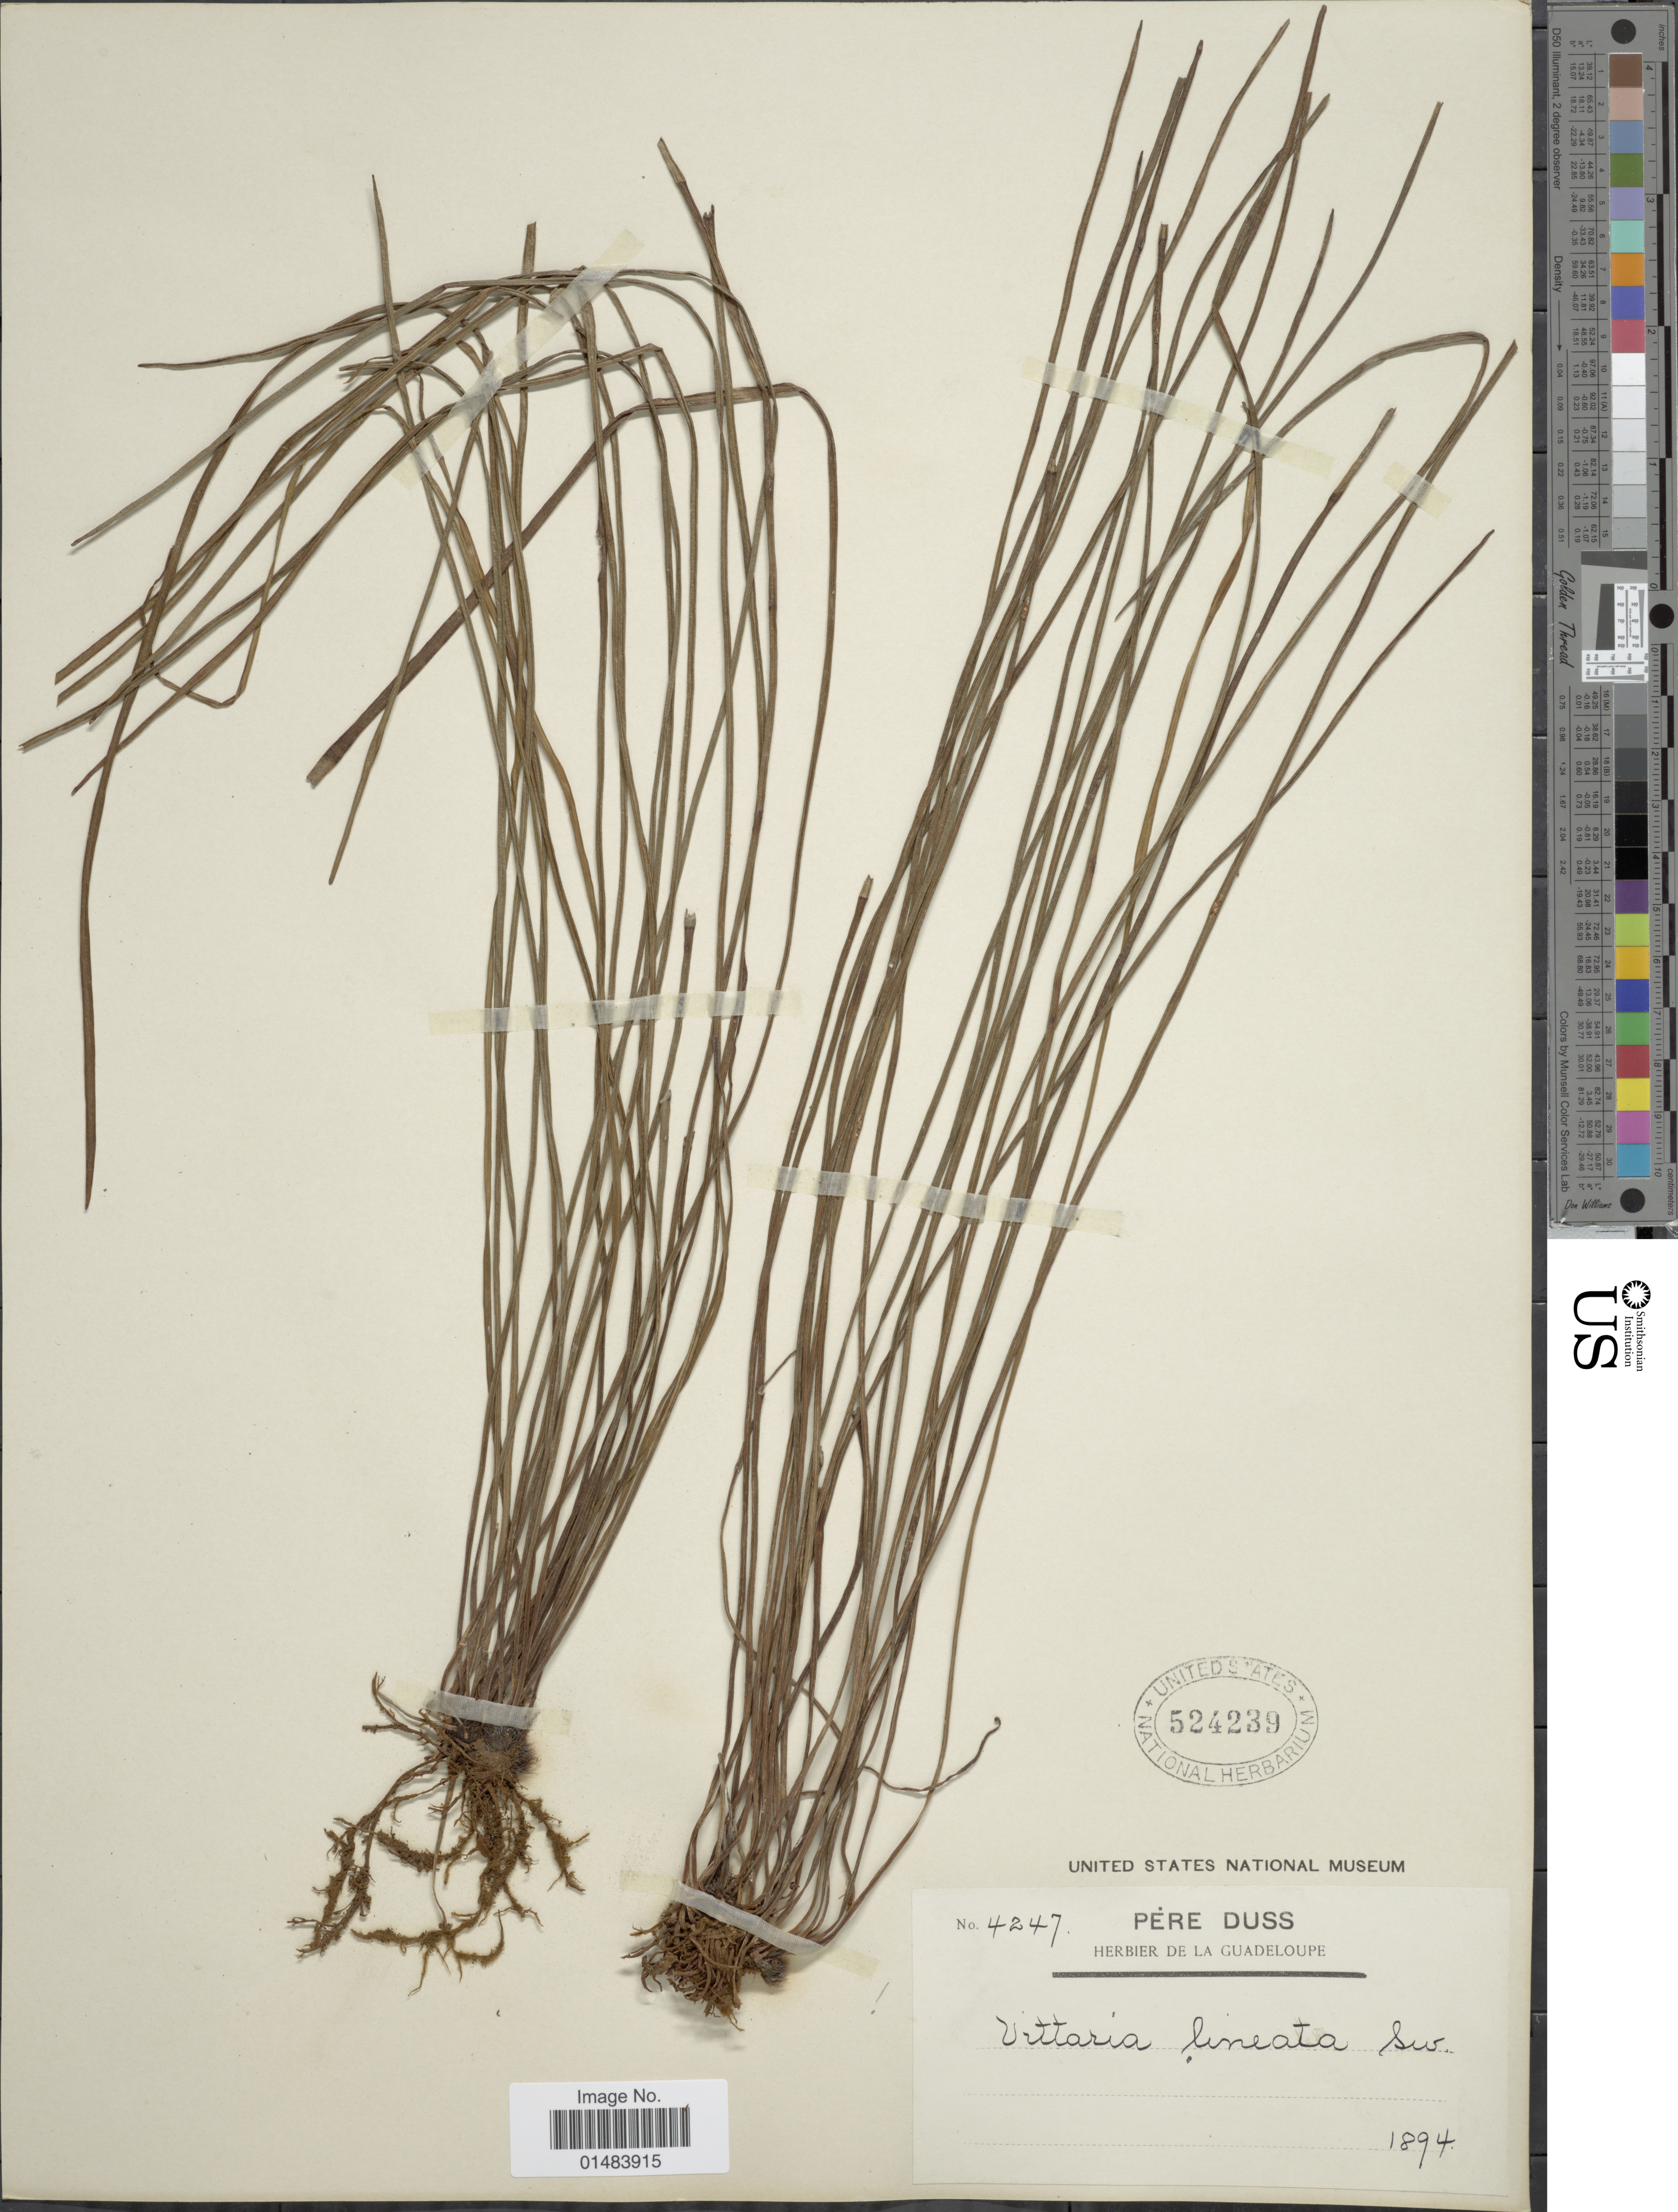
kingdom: Plantae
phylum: Tracheophyta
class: Polypodiopsida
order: Polypodiales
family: Pteridaceae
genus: Vittaria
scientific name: Vittaria lineata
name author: (L.) Sm.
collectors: Père Duss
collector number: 4247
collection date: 1894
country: Guadeloupe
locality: Guadelope.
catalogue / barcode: US 524239